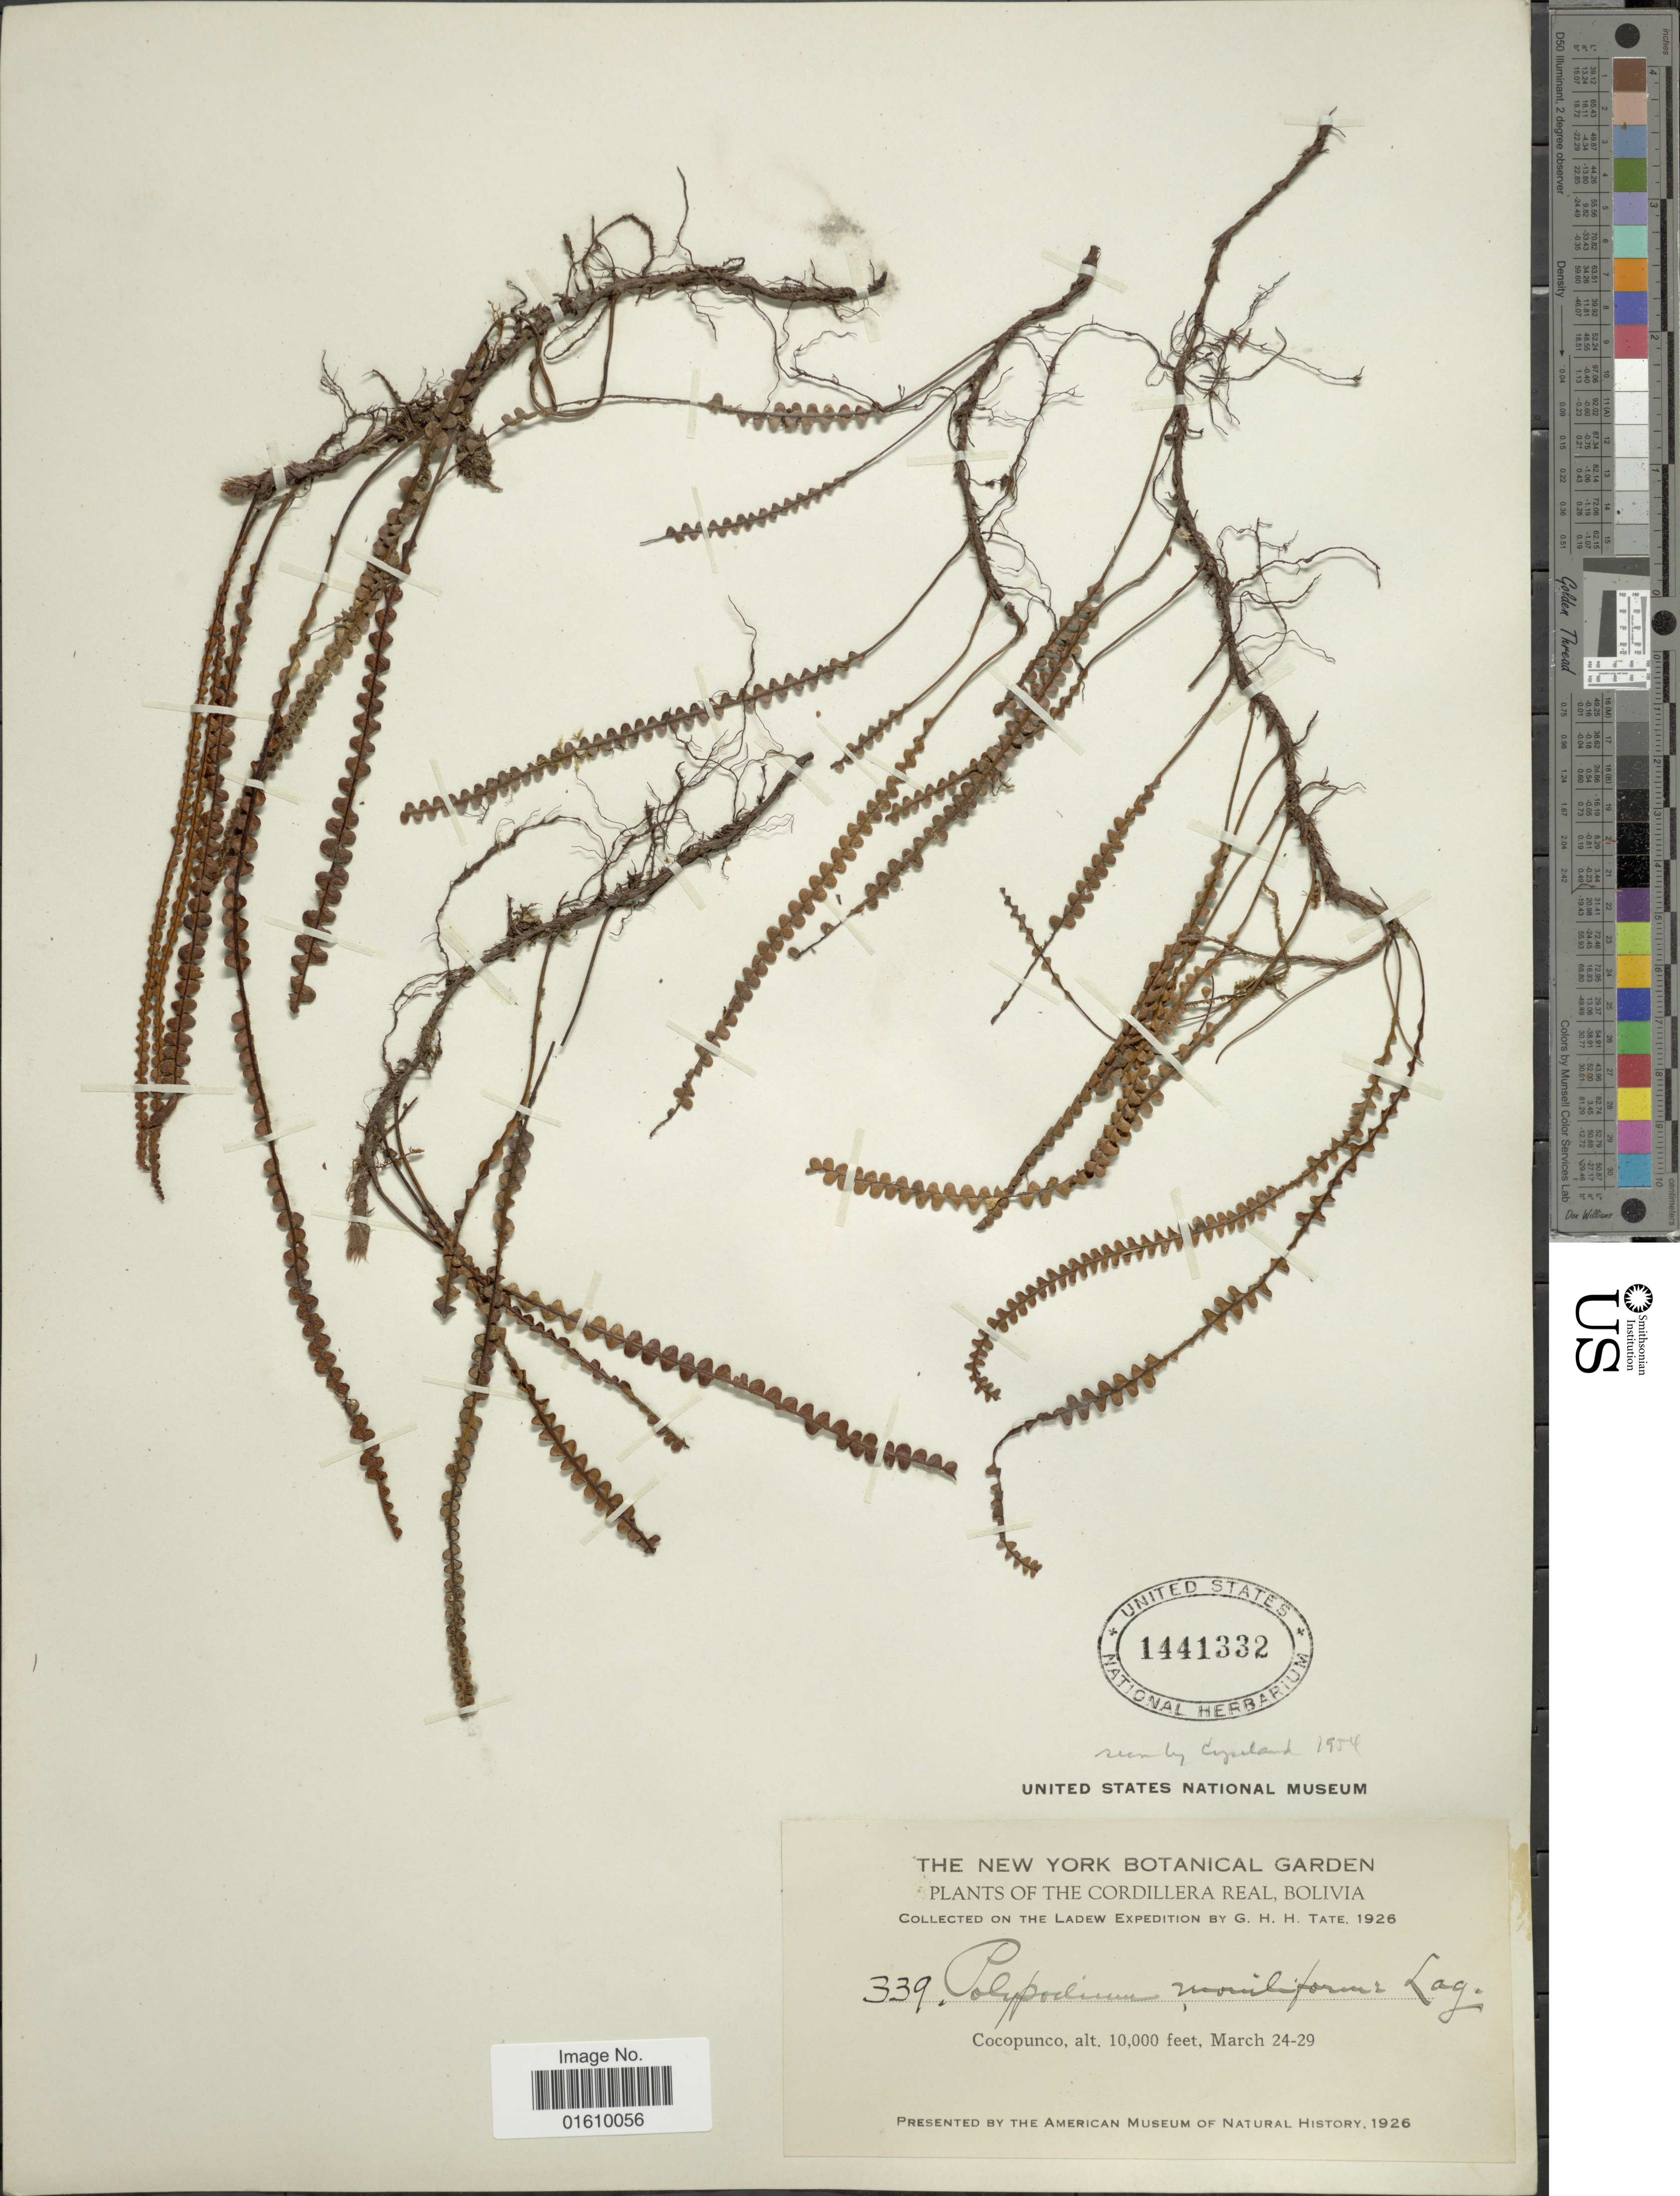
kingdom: Plantae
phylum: Tracheophyta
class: Polypodiopsida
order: Polypodiales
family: Polypodiaceae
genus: Melpomene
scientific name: Melpomene moniliformis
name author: (Lag. ex Sw.) A.R. Sm. & R.C. Moran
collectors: G. H. H.Tate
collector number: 339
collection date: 1926-03-24/1926-03-29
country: Bolivia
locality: The Cordillera Real, Cocopunco.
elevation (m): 3048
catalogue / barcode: US 1441332